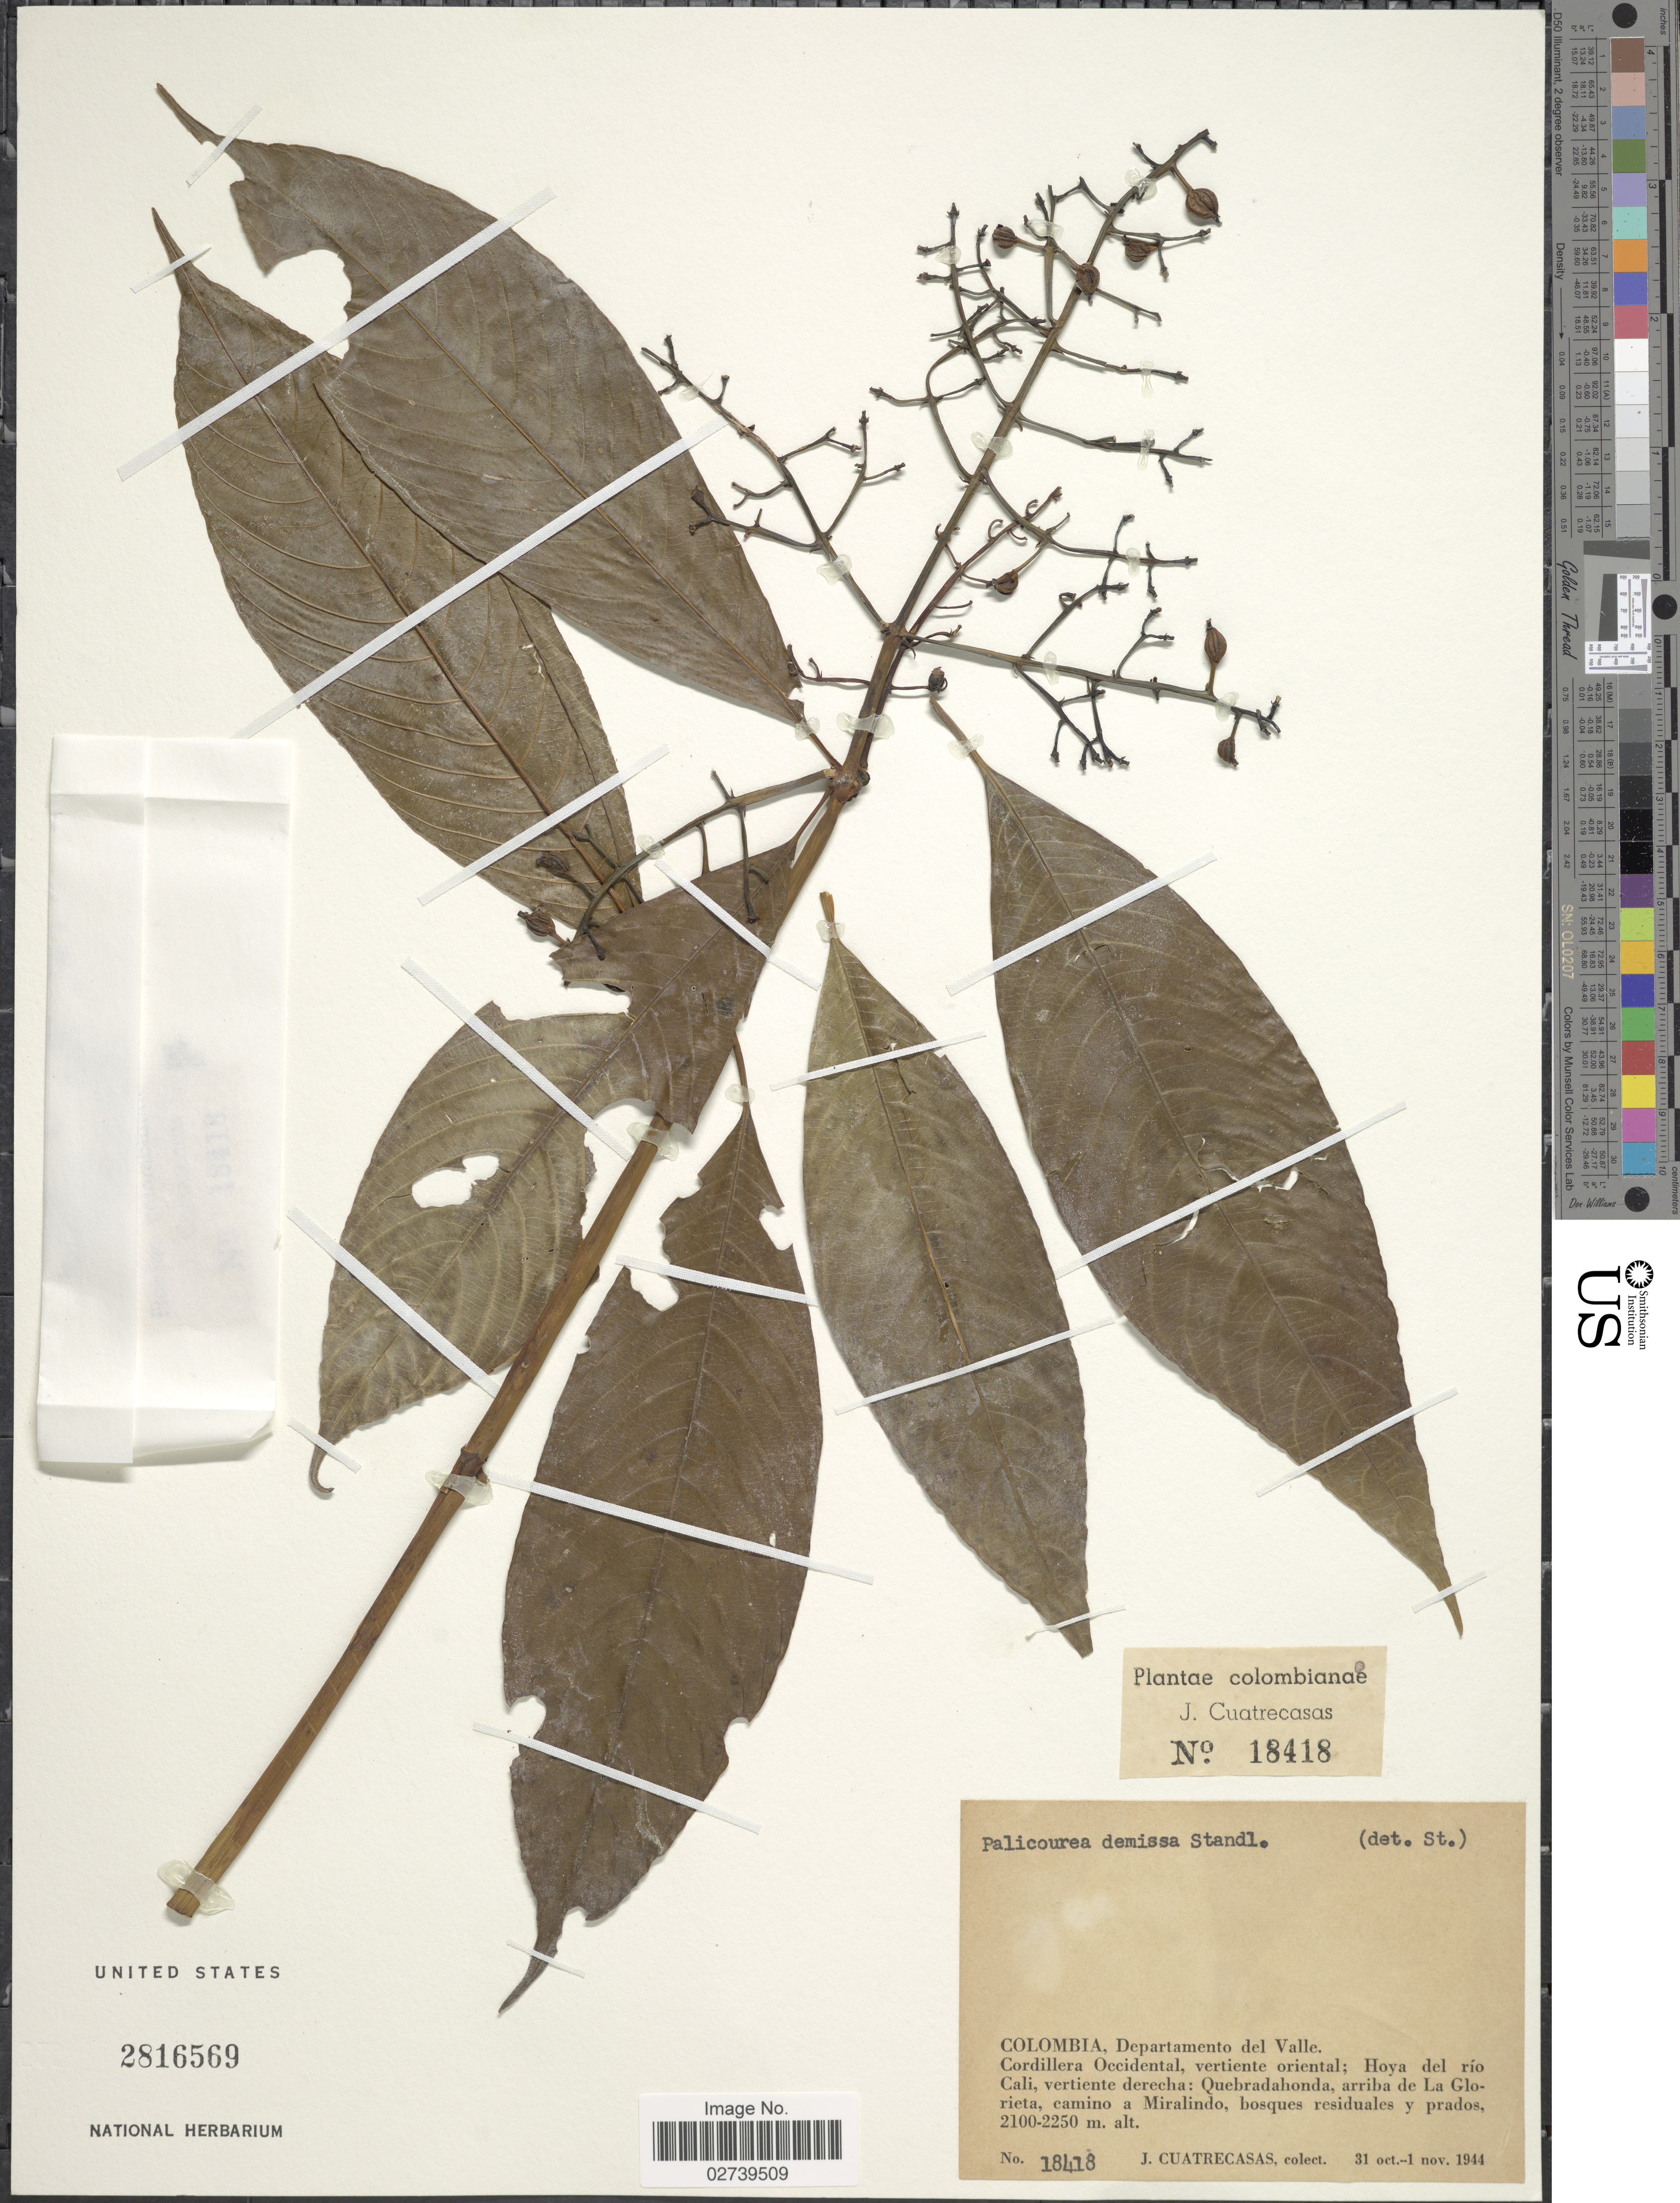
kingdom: Plantae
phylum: Tracheophyta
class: Magnoliopsida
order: Gentianales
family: Rubiaceae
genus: Palicourea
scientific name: Palicourea demissa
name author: Standl.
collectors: J. Cuatrecasas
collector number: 18418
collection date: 1944-10-31/1944-11-01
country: Colombia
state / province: Valle del Cauca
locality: Departamento del Valle, Cordillera Occidental, vertiente oriental; Hoya del rio Cali, vertiente derecha: Quebradahonda, arriba de La Glorieta, camino a Miralindo.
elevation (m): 2100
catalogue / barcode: US 2816569